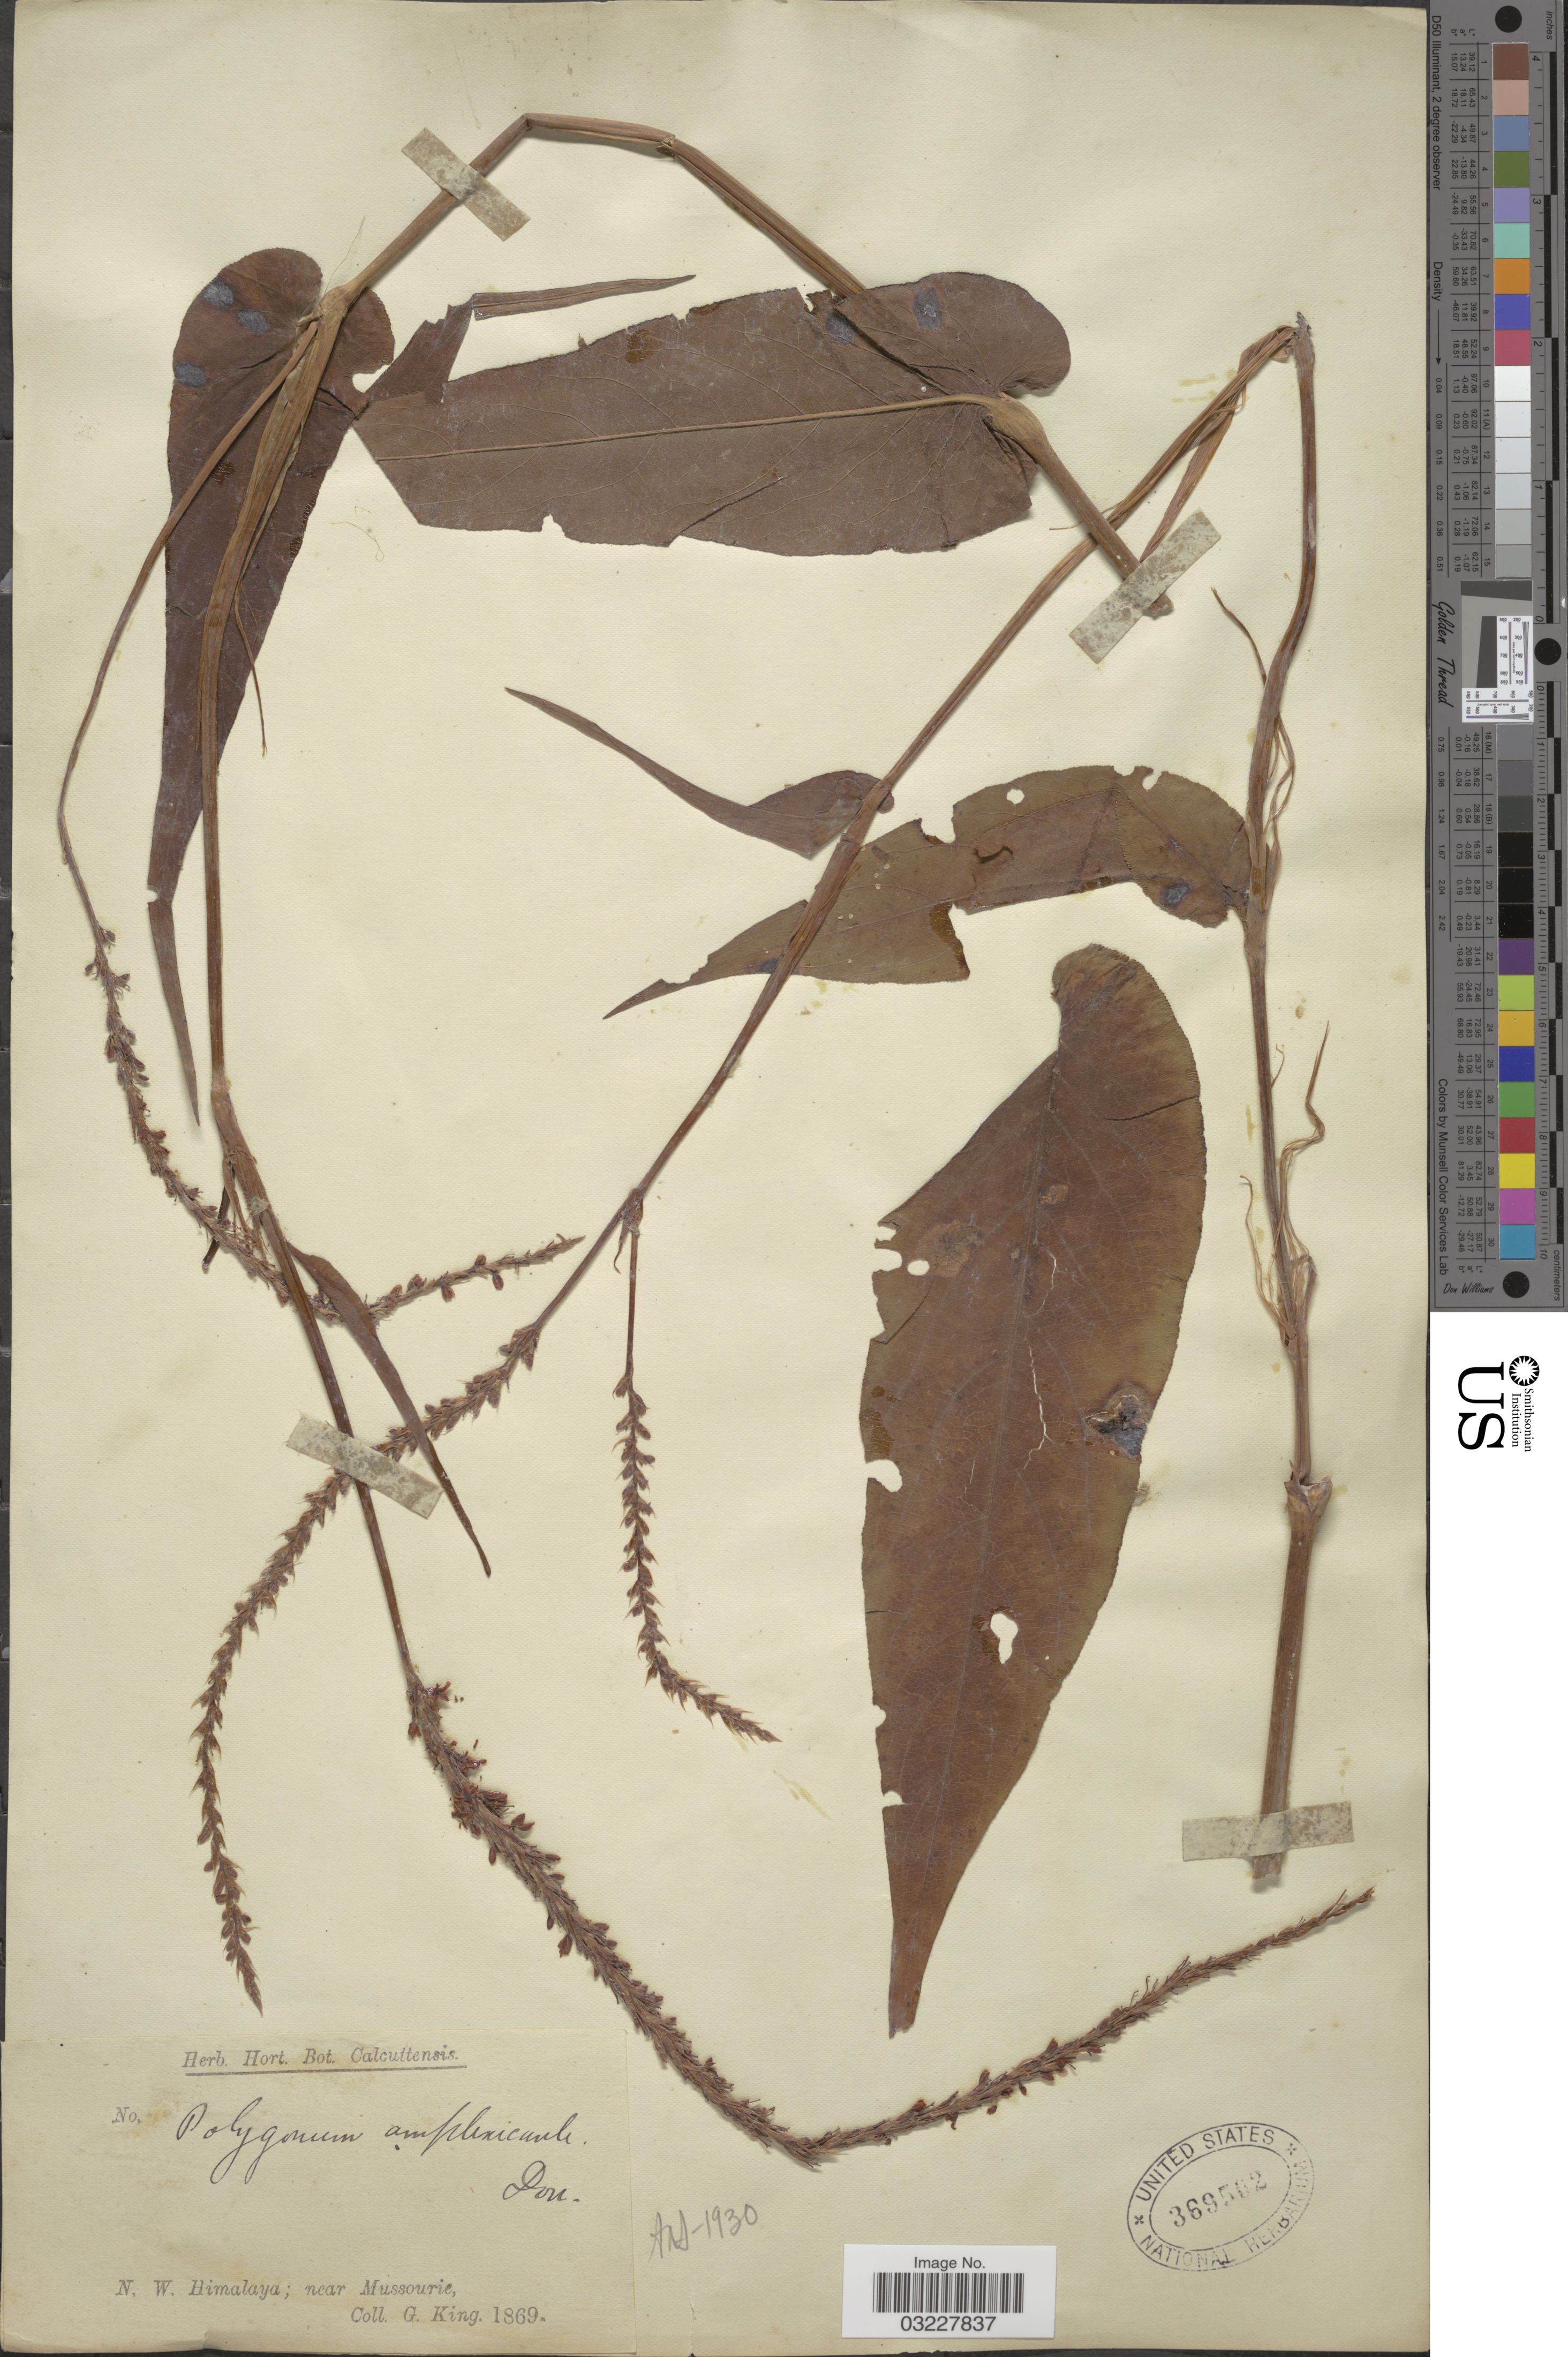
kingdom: Plantae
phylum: Tracheophyta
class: Magnoliopsida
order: Caryophyllales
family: Polygonaceae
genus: Bistorta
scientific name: Bistorta amplexicaulis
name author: (D. Don) Greene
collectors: G. King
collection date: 1869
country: India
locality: N. W. Himalaya; near Mussourie.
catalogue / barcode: US 369502